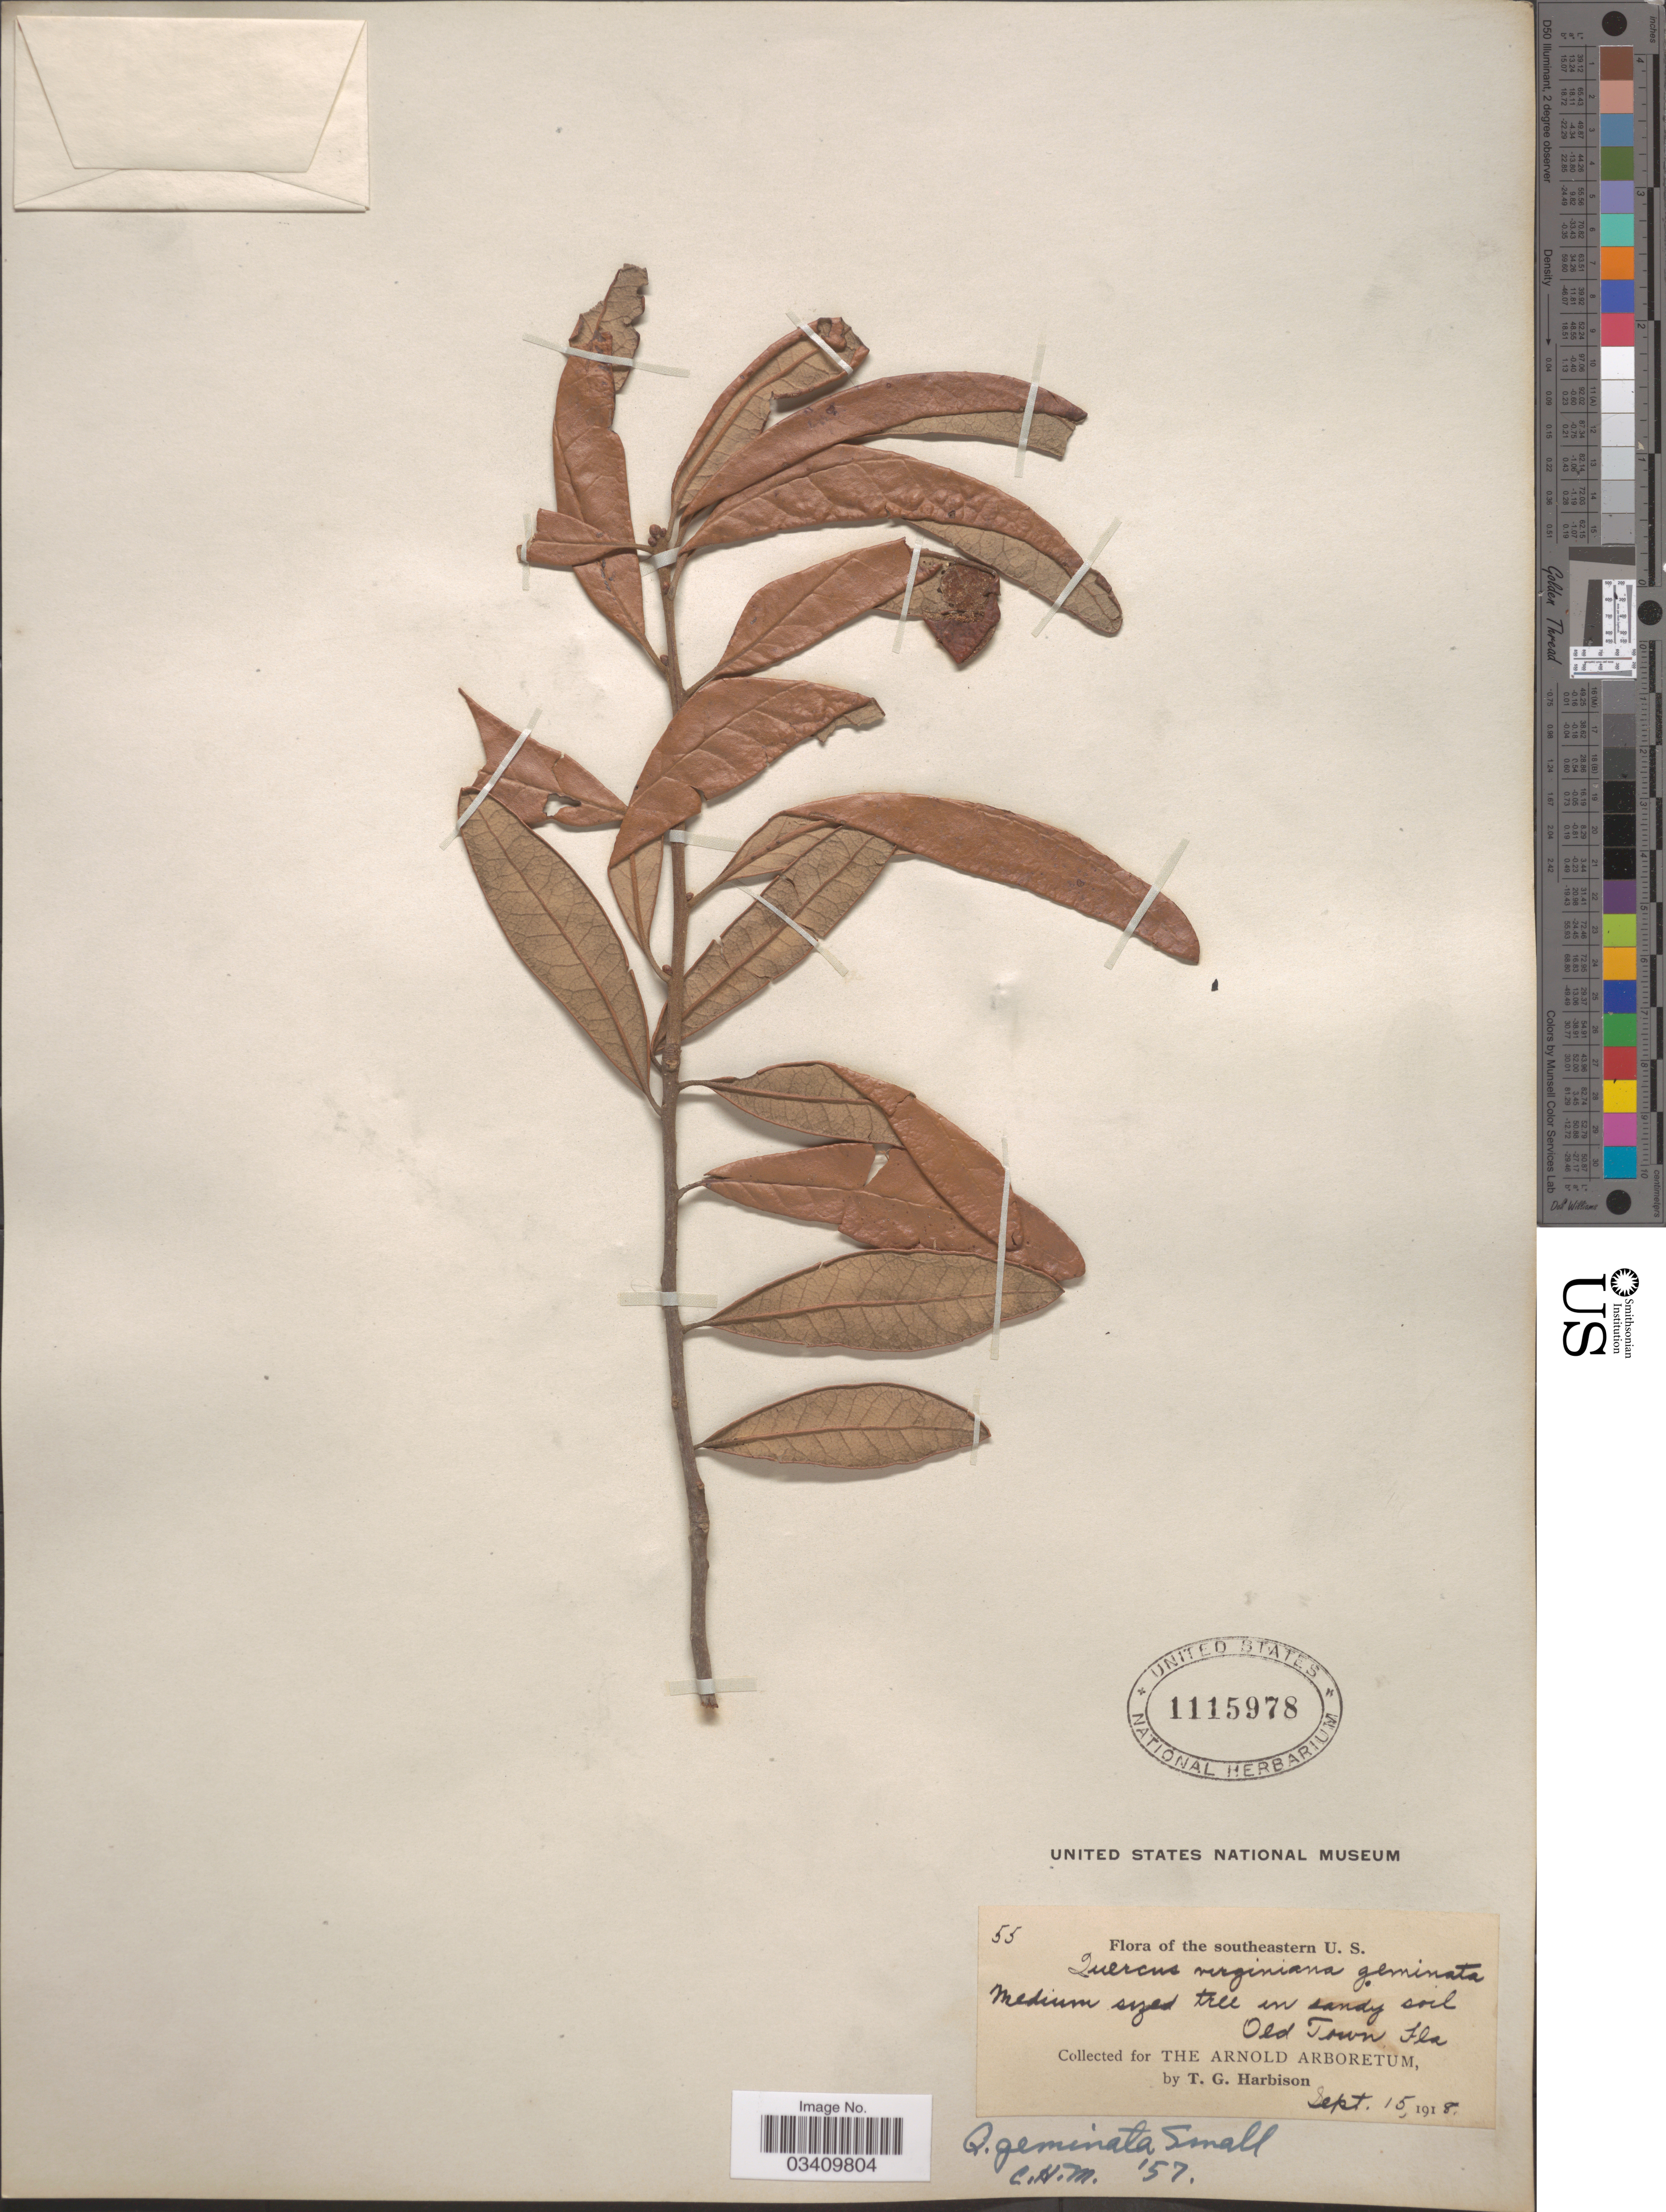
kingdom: Plantae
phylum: Tracheophyta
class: Magnoliopsida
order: Fagales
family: Fagaceae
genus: Quercus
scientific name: Quercus virginiana var. maritima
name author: (Michx.) Sarg.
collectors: T. Harbison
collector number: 55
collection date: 1918-09-15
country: United States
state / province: Florida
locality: Old Town.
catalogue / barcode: US 1115978